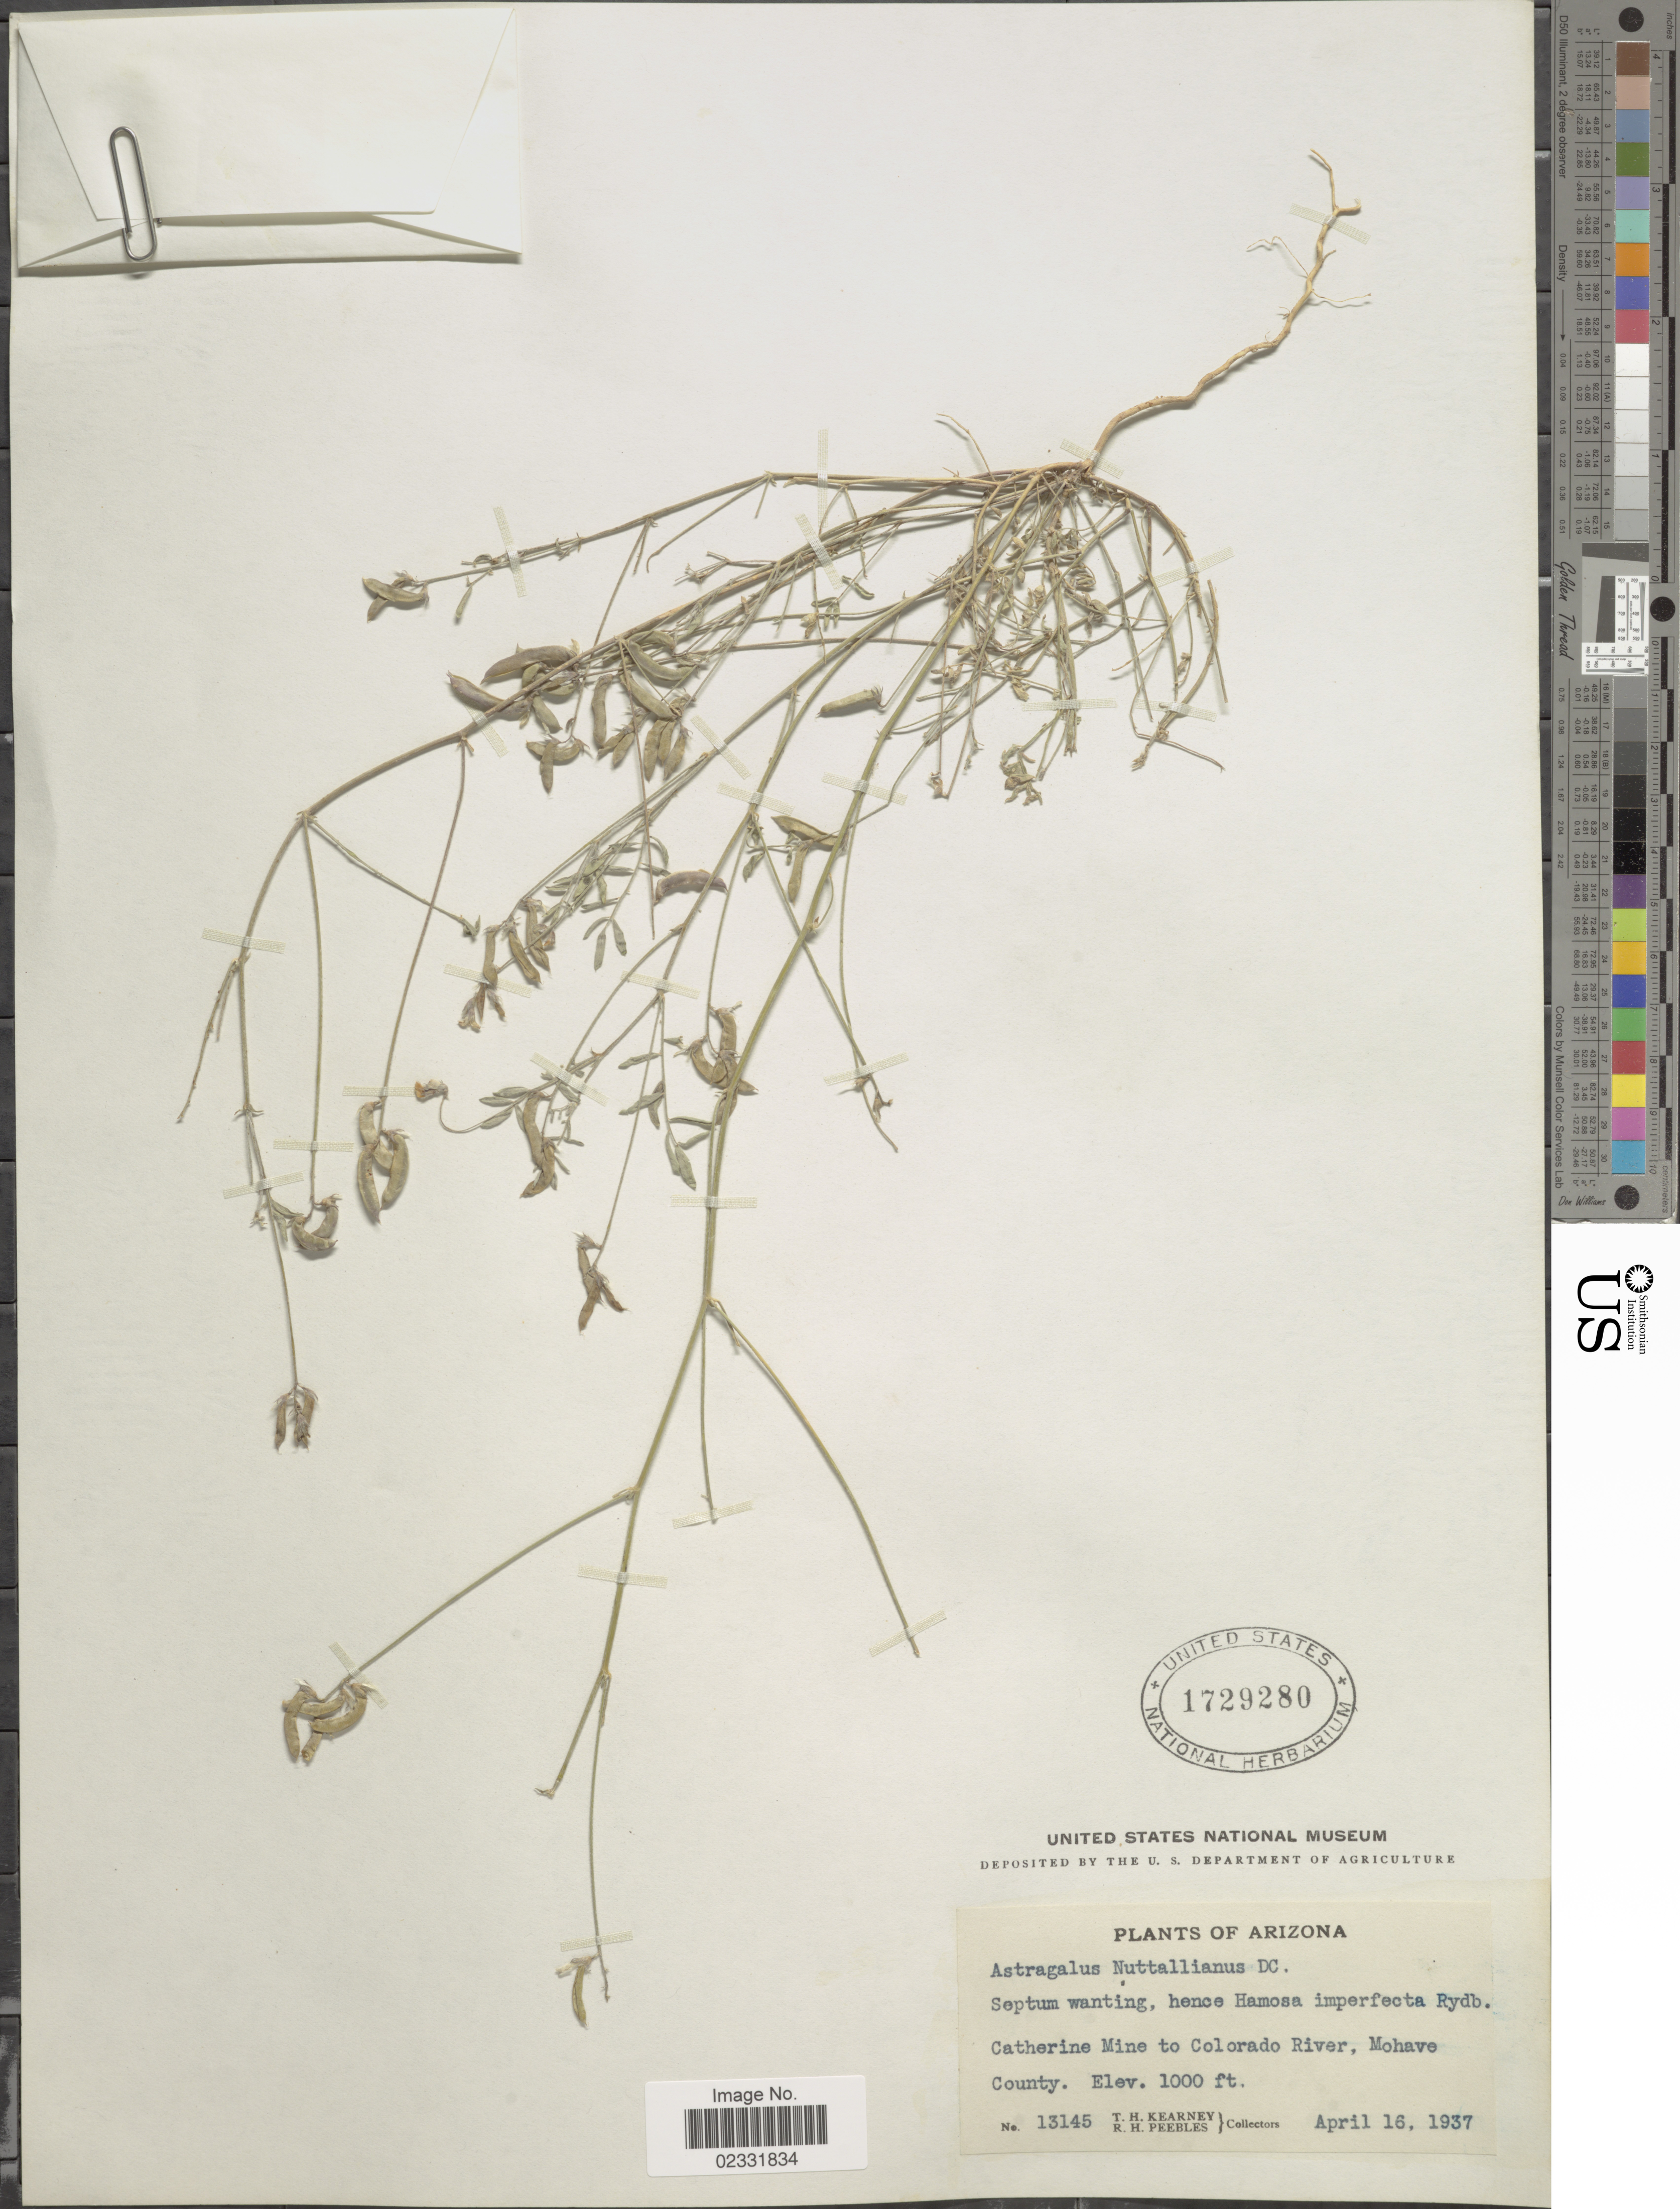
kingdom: Plantae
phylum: Tracheophyta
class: Magnoliopsida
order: Fabales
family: Fabaceae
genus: Astragalus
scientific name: Astragalus nuttallianus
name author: DC.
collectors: T. H. Kearney & R. H. Peebles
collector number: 13145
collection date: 1937-04-16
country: United States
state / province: Arizona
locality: Catherine Mine to Colorado River, Mohave County.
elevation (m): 305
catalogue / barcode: US 1729280